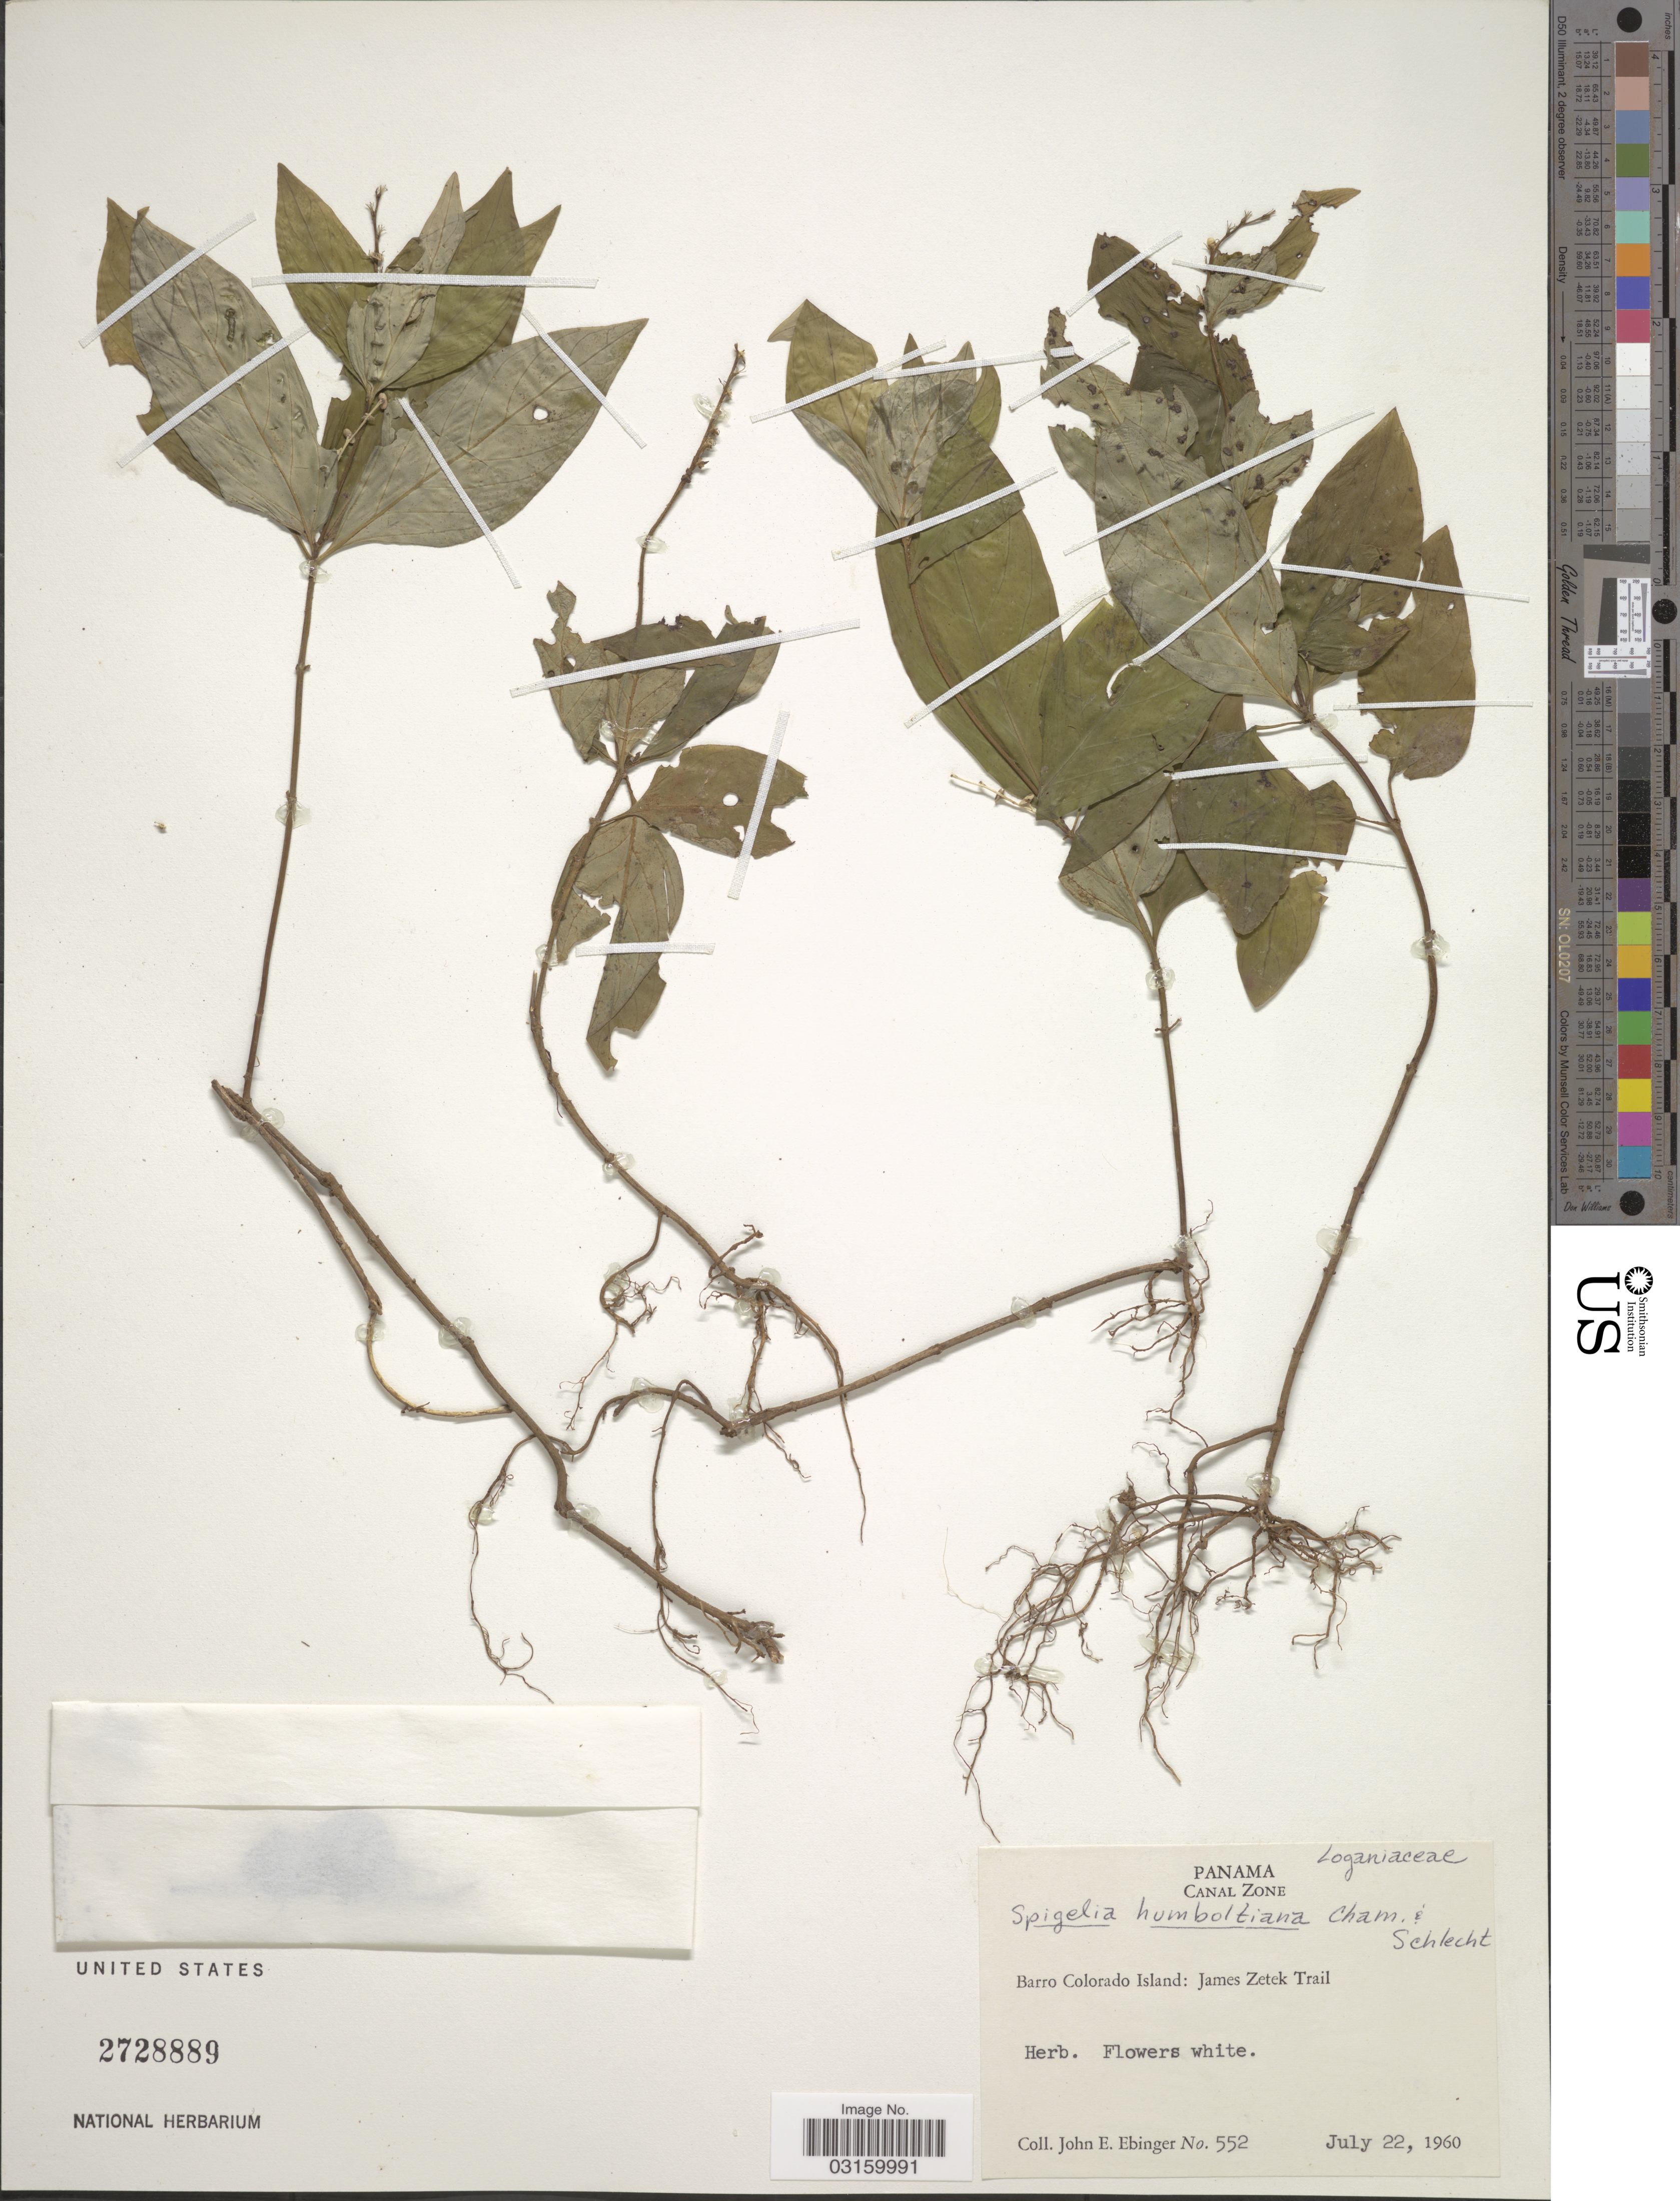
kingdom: Plantae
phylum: Tracheophyta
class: Magnoliopsida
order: Gentianales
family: Loganiaceae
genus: Spigelia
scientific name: Spigelia humboldtiana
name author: Cham. & Schltdl.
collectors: J. Ebinger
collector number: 552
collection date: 1960-07-22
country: Panama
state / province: Panamá Oeste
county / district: Canal Zone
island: Barro Colorado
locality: Canal Zone, Barro Colorado Island: James Zetek Trail.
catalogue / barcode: US 2728889